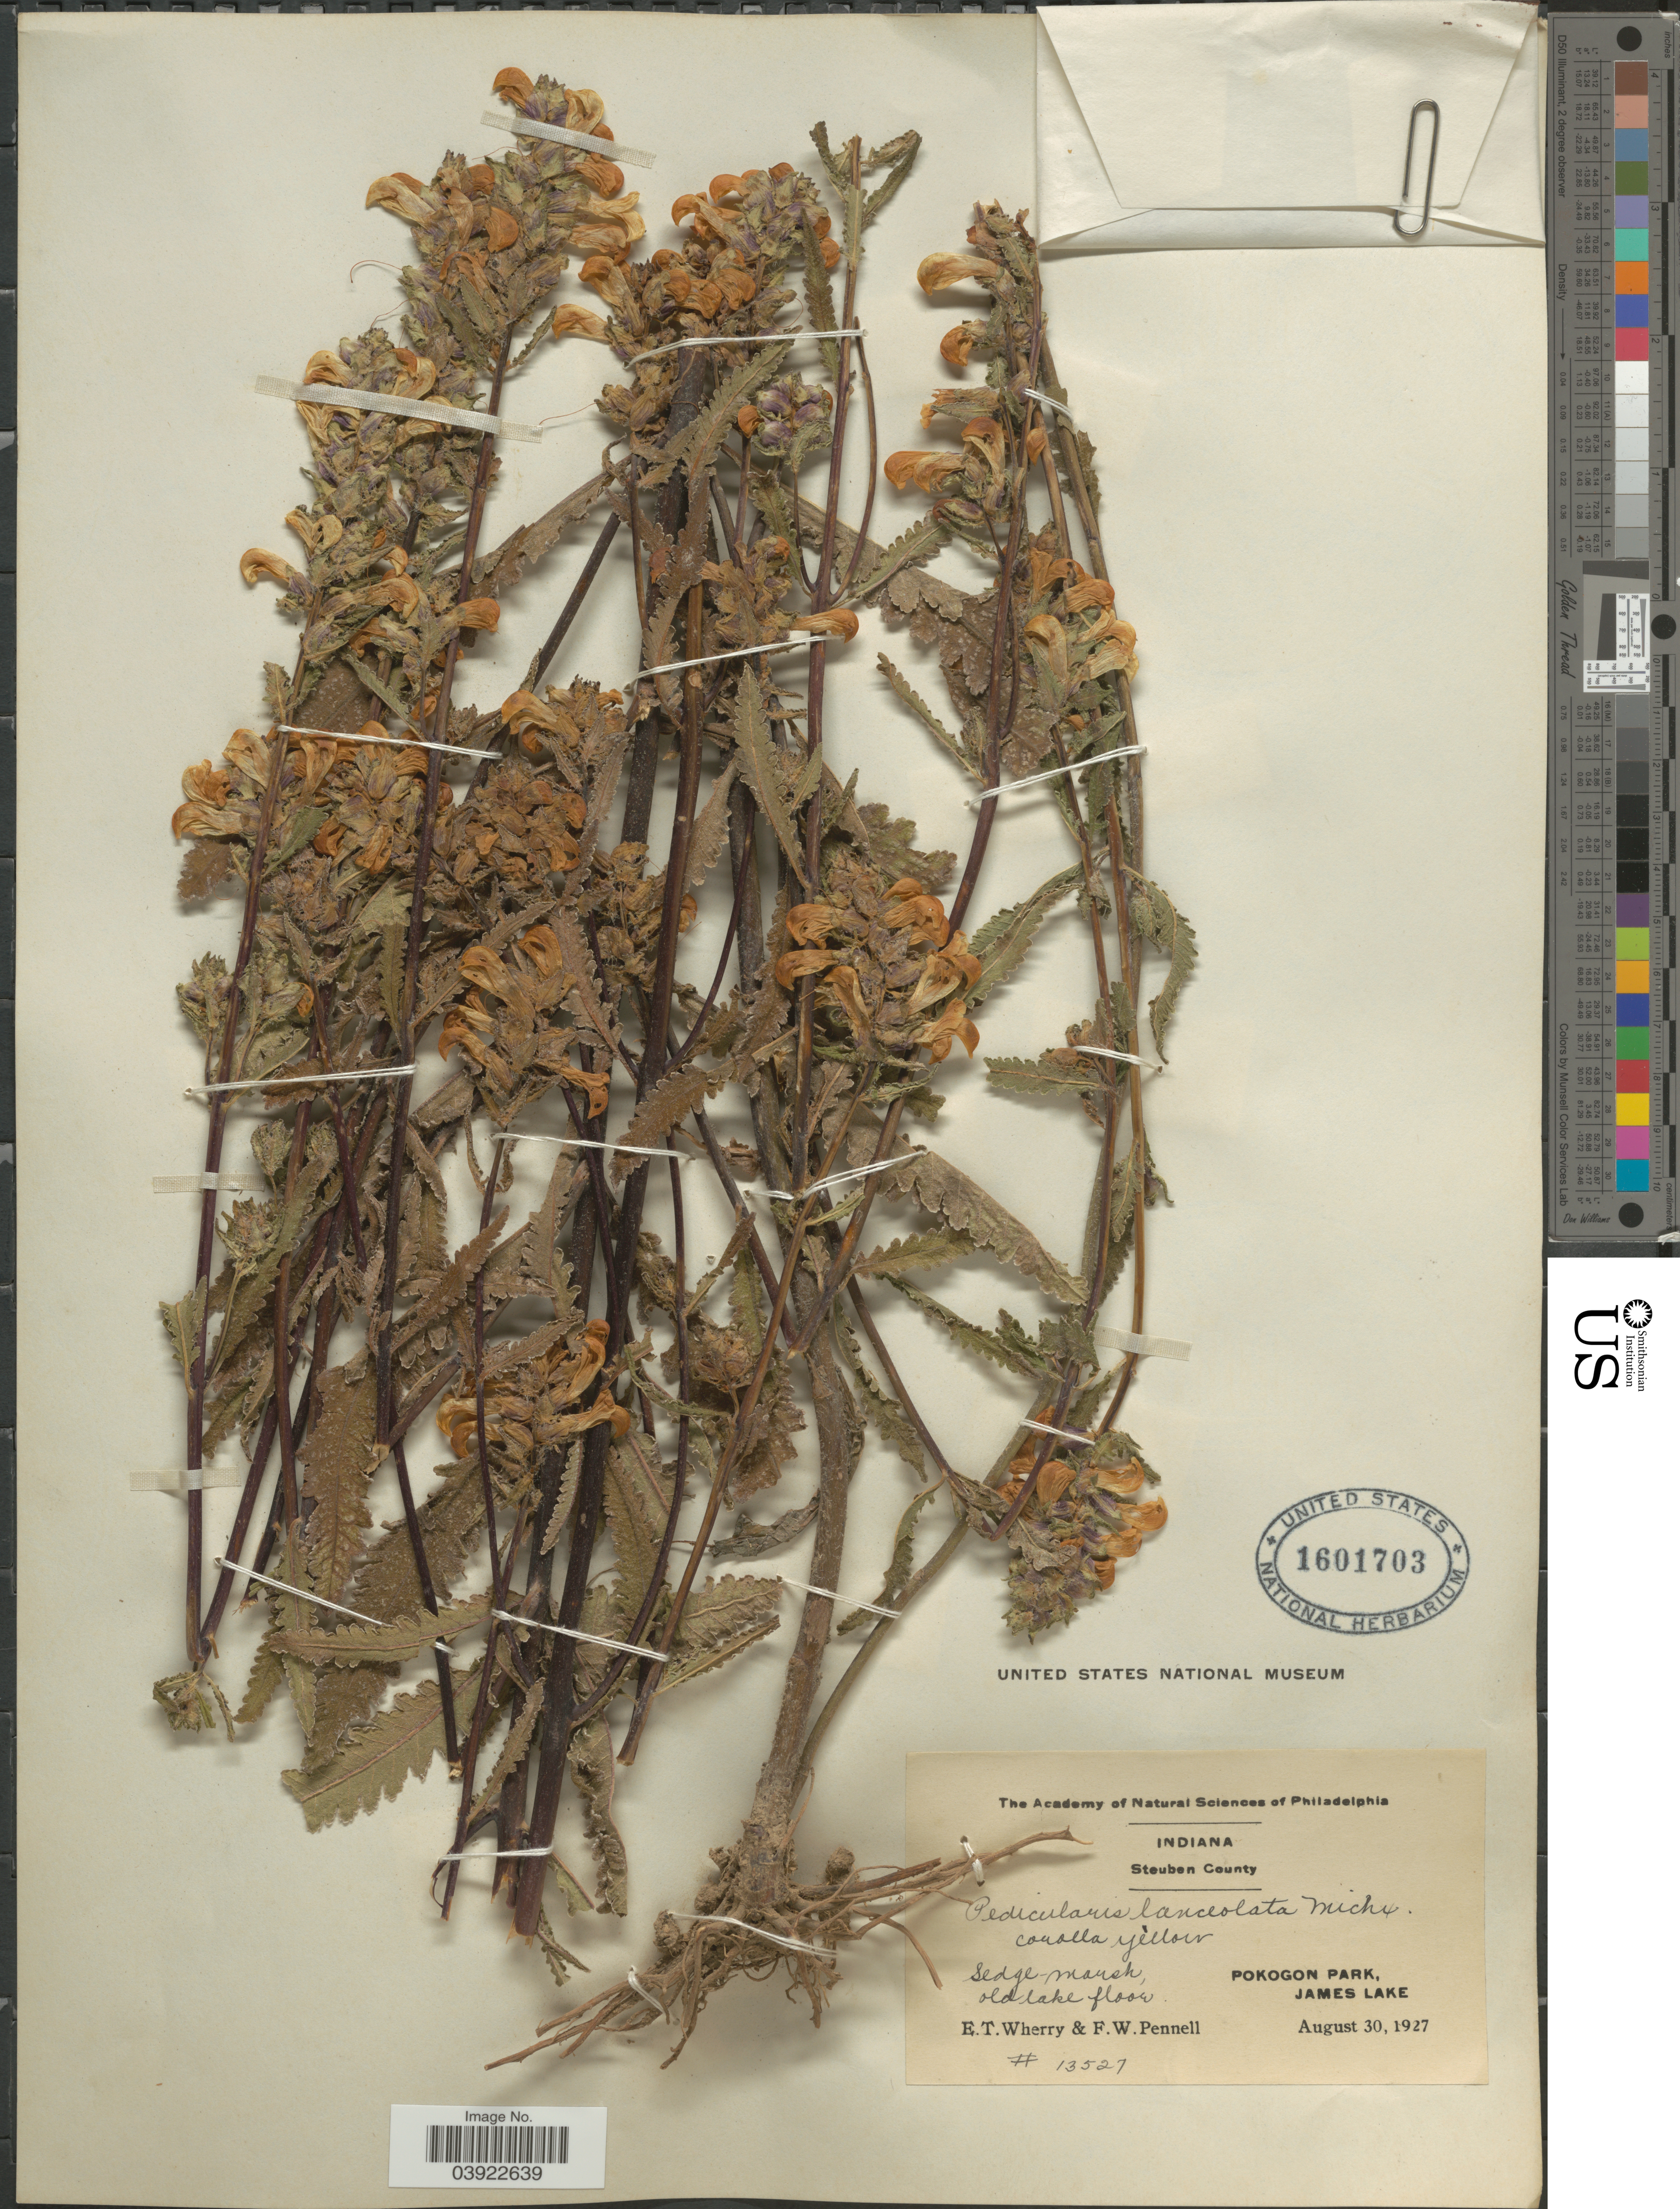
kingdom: Plantae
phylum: Tracheophyta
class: Magnoliopsida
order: Lamiales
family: Orobanchaceae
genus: Pedicularis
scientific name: Pedicularis lanceolata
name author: Michx.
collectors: E. T. Wherry & F. W. Pennell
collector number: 13527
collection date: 1927-08-30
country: United States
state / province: Indiana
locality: Steuben County. sedge-marsh, old lake floor. Pokogon Park, James Lake.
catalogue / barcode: US 1601703